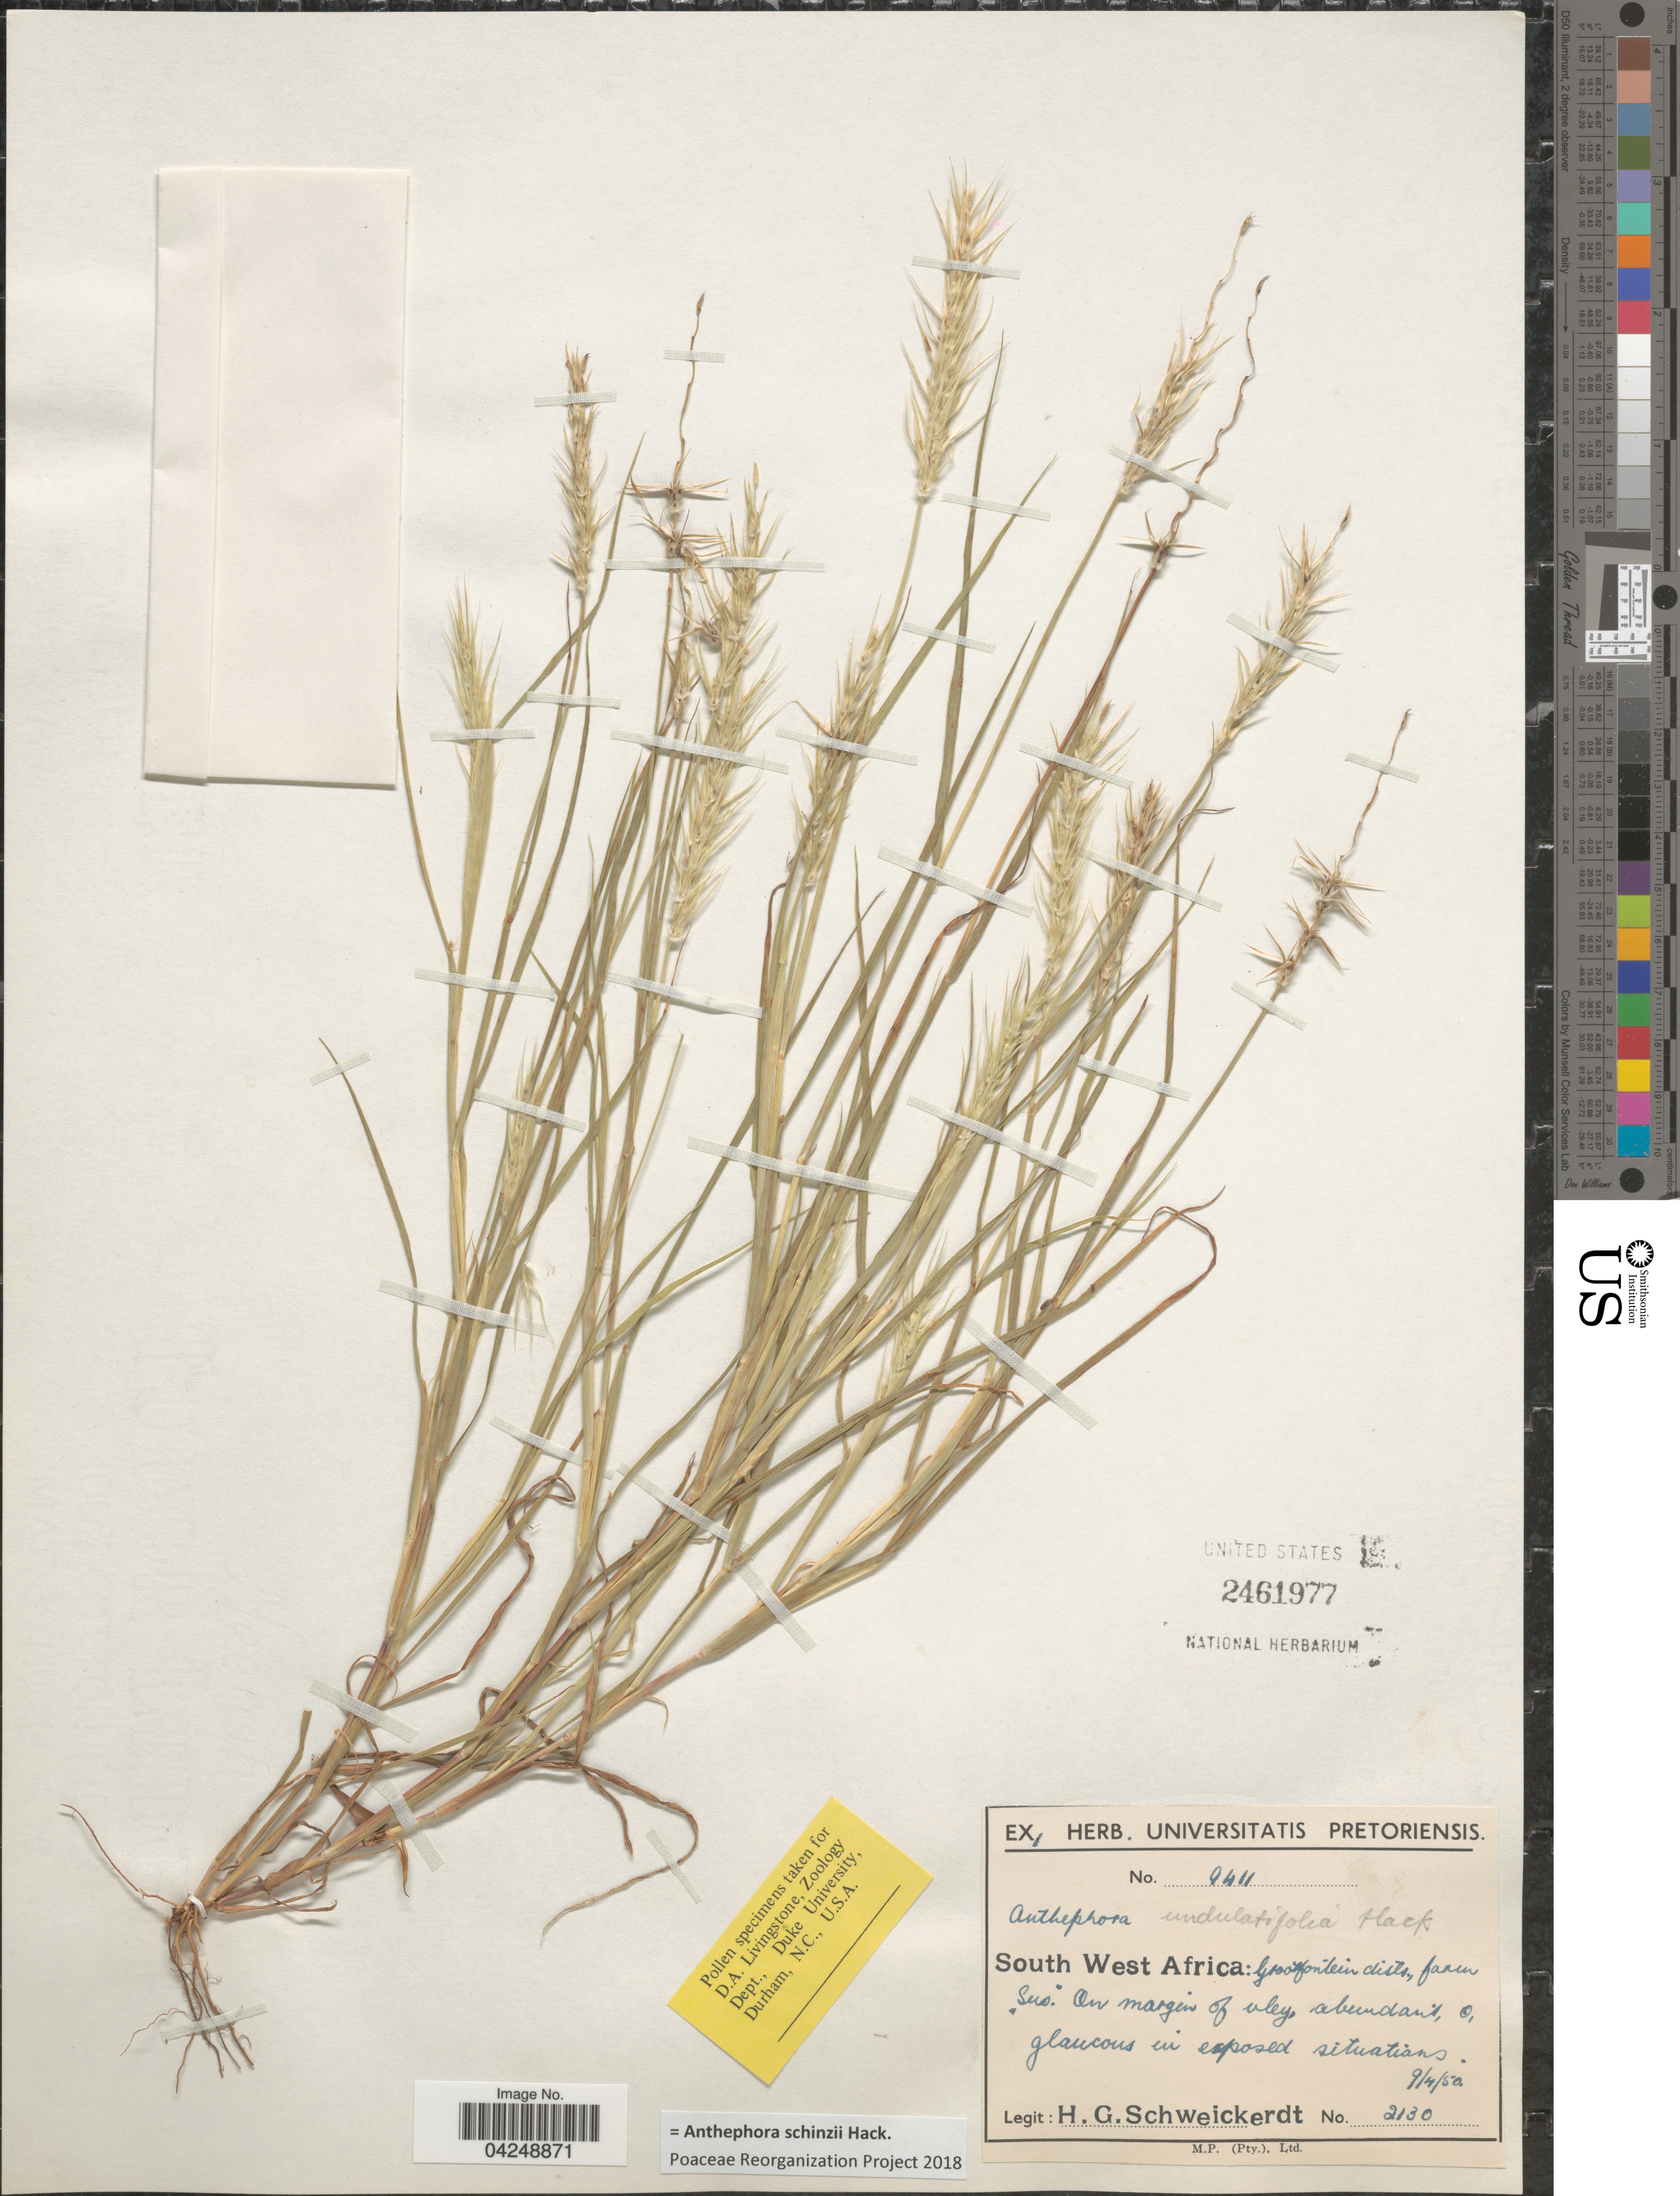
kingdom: Plantae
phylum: Tracheophyta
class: Liliopsida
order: Poales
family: Poaceae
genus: Anthephora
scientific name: Anthephora schinzii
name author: Hack. in Schinz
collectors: H. Schweickerdt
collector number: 2130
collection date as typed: Transcribed d/m/y: 9/4/50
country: Namibia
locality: South West Africa: Grootfontein distr., farm Suö. [interpreted] On margin of vley, abundant, o, glaucous in exposed situations.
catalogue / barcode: US 2461977